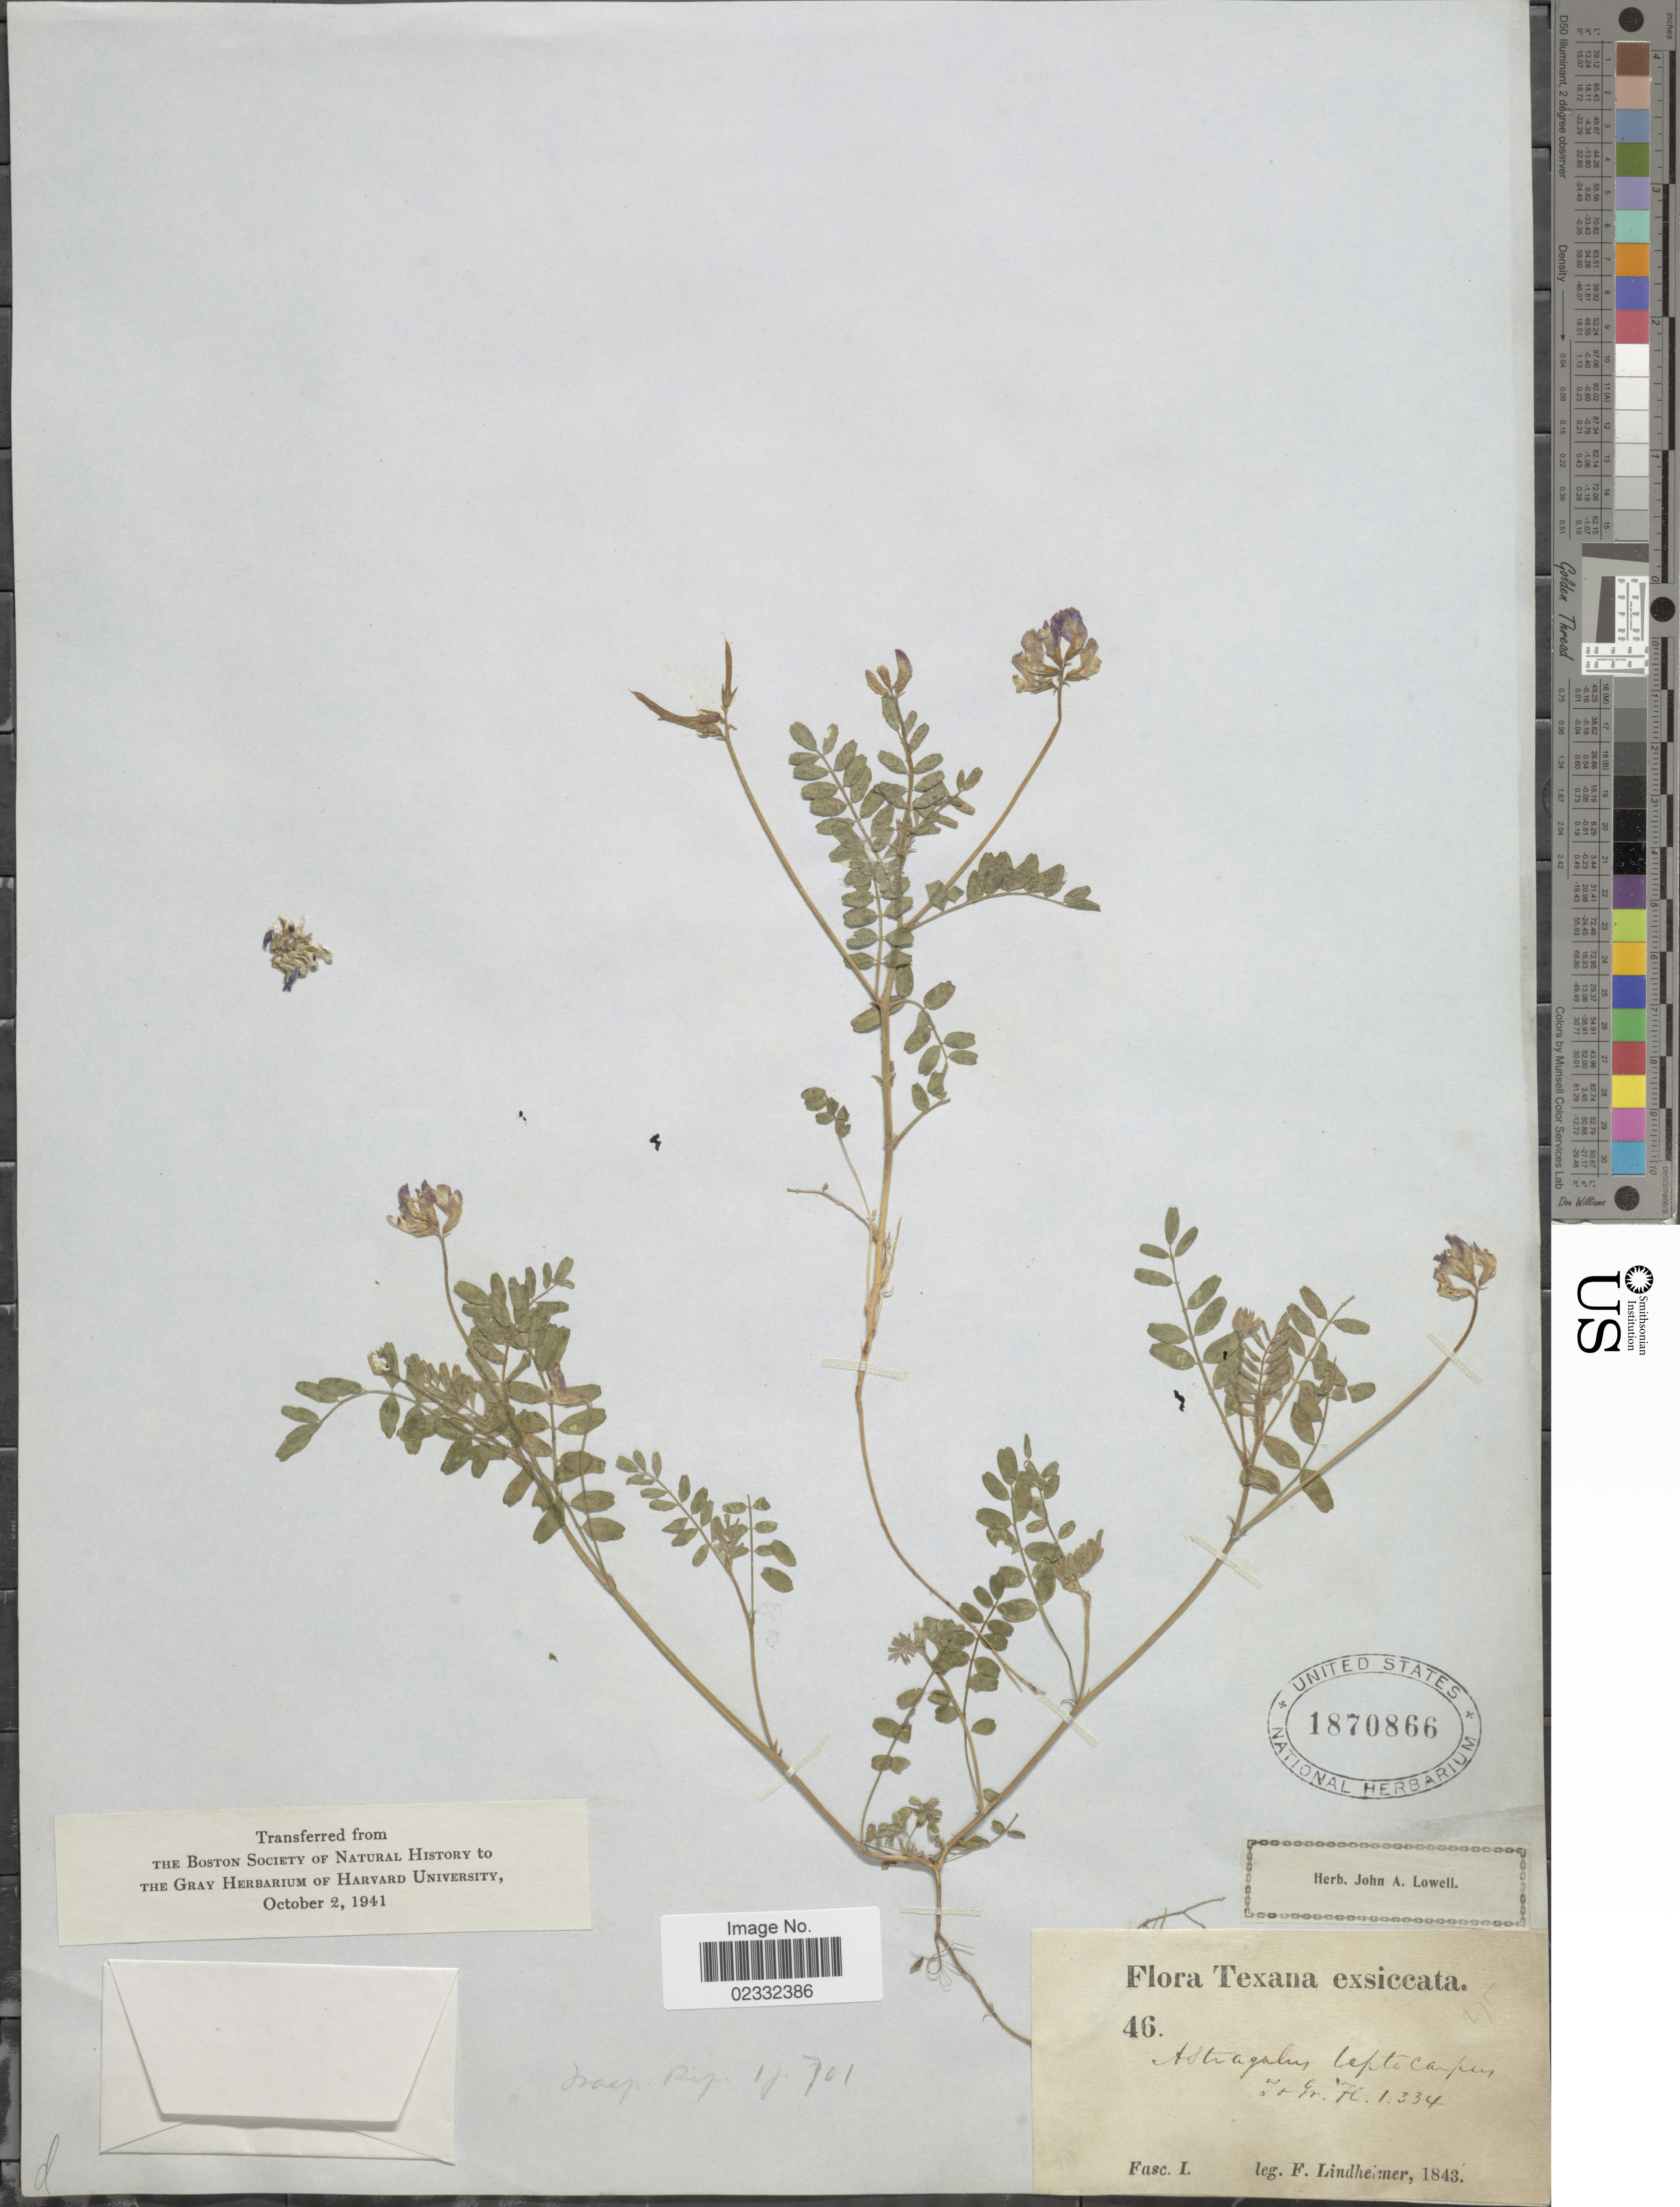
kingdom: Plantae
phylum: Tracheophyta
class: Magnoliopsida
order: Fabales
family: Fabaceae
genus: Astragalus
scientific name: Astragalus leptocarpus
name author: Torr. & A. Gray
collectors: F. J. Lindheimer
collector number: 46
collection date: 1843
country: United States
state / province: Texas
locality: Texana.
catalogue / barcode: US 1870866